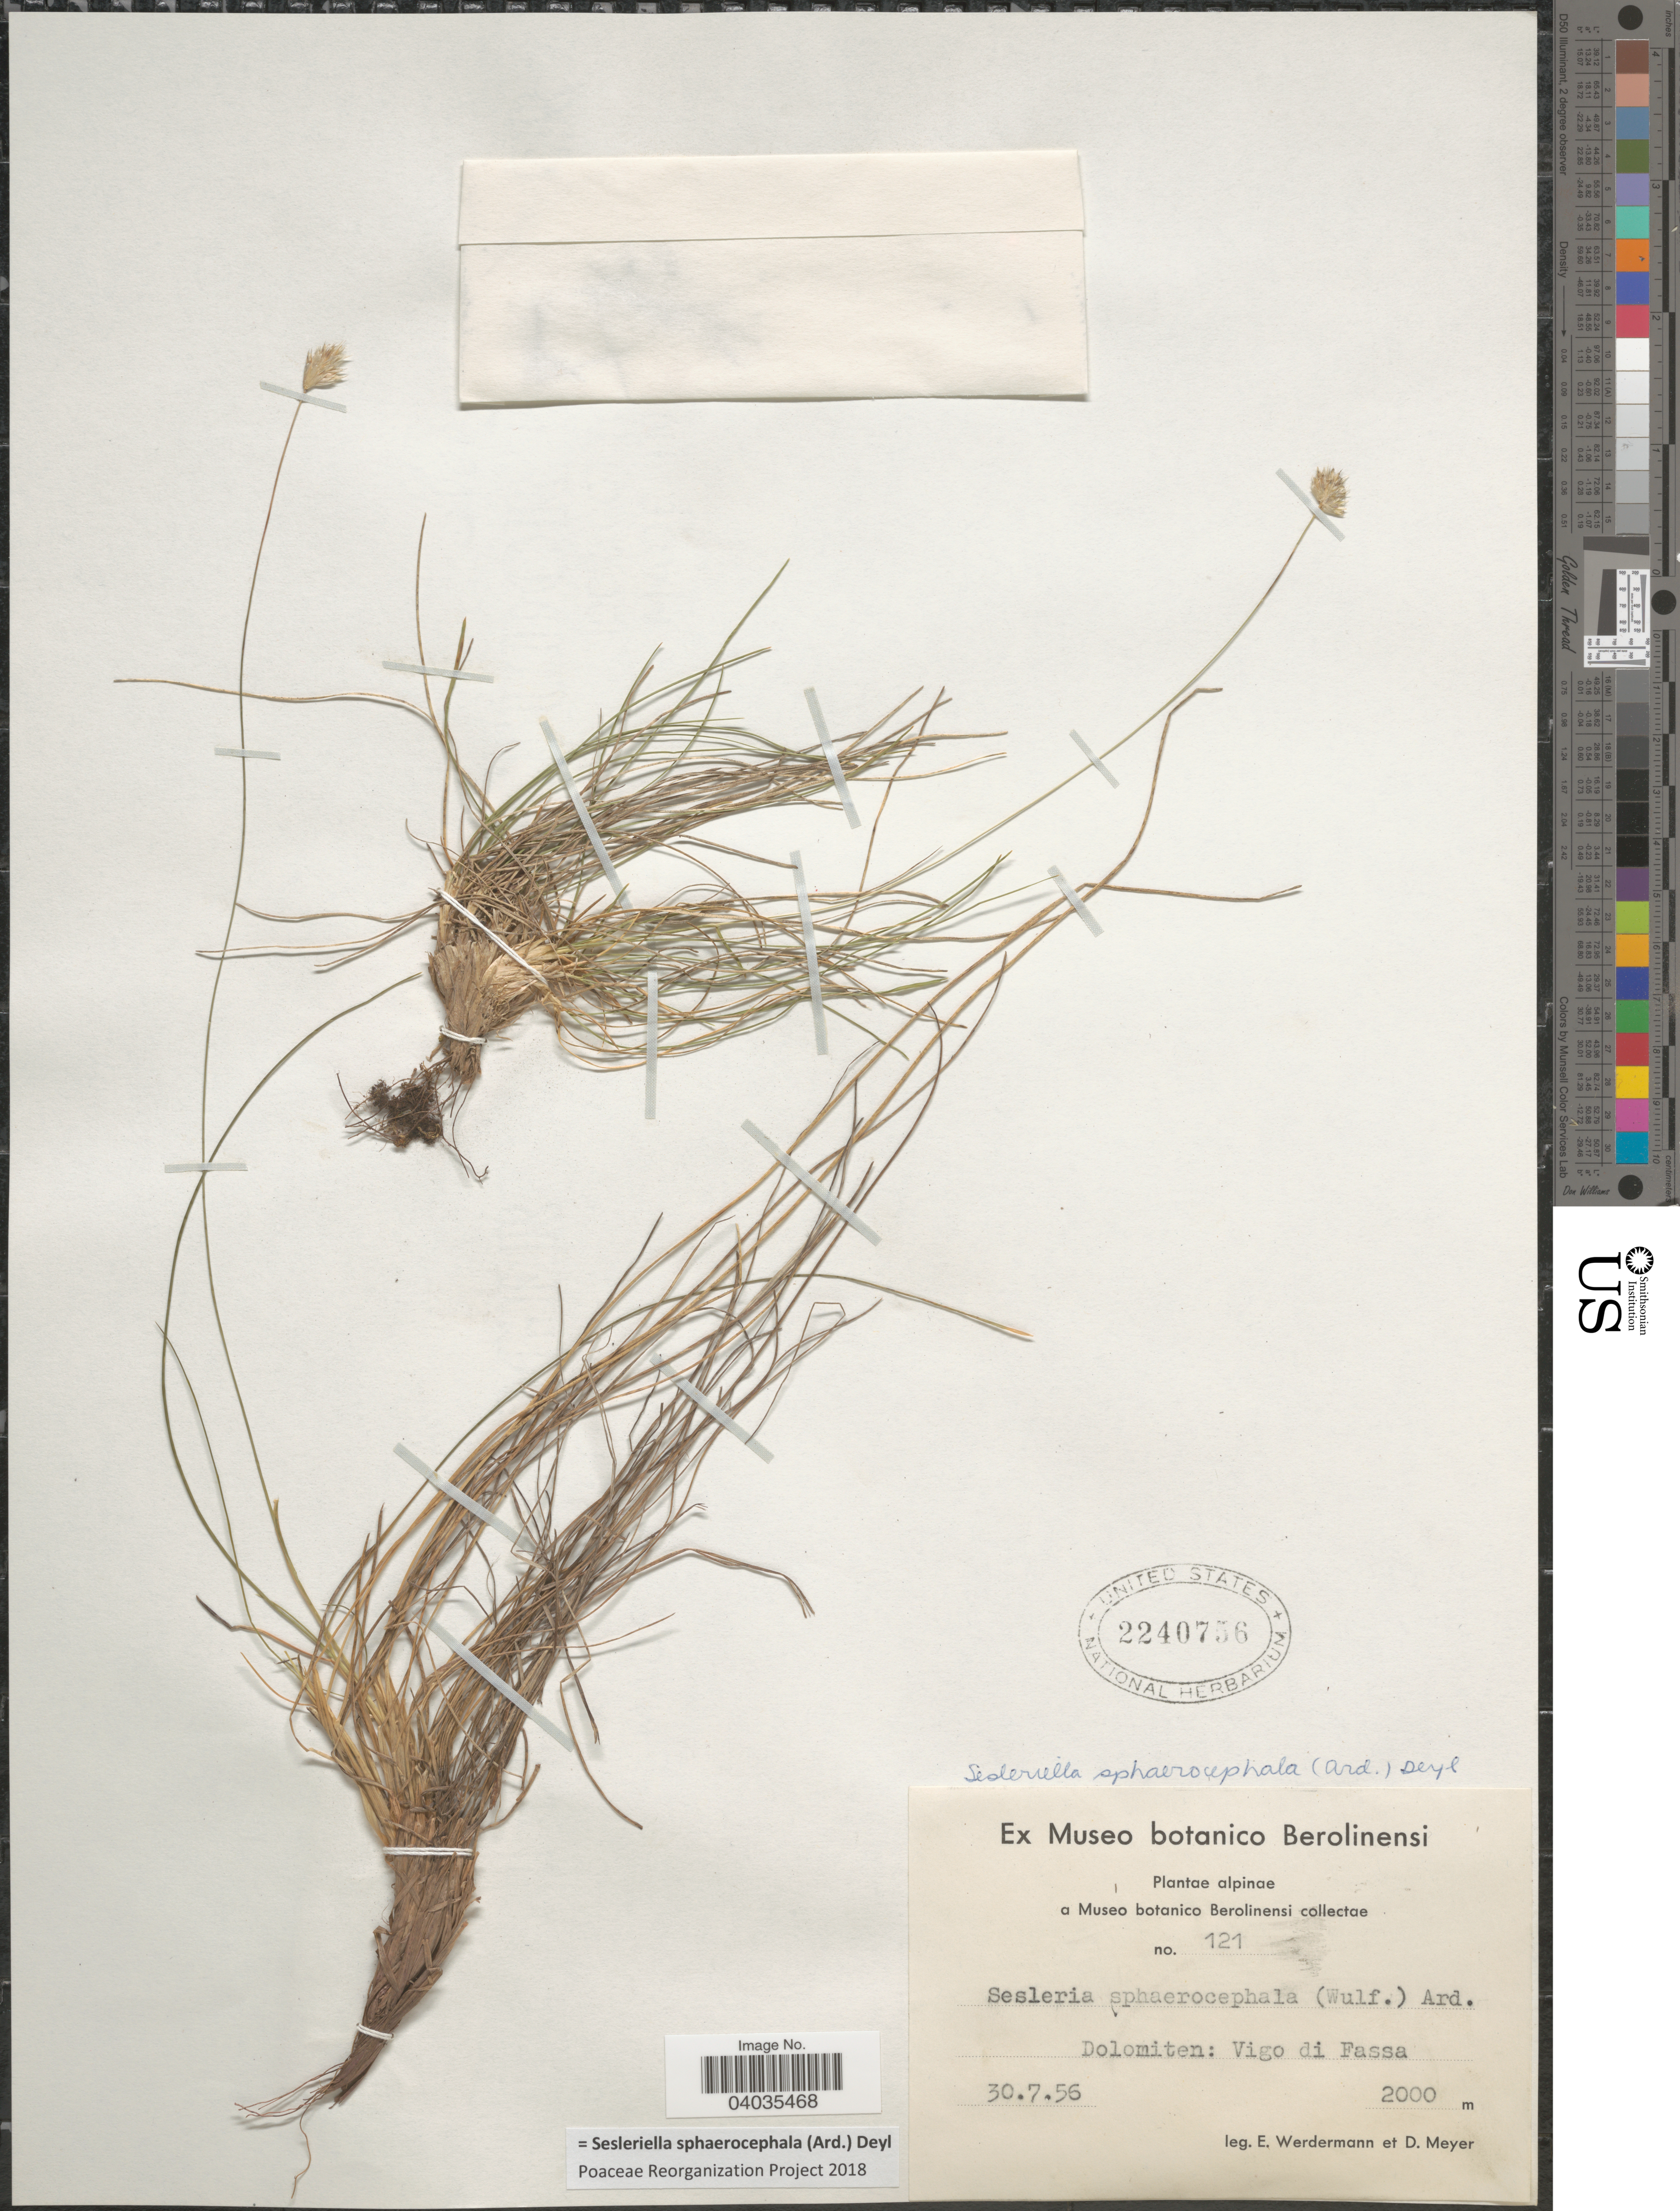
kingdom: Plantae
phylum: Tracheophyta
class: Liliopsida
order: Poales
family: Poaceae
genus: Sesleriella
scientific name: Sesleriella sphaerocephala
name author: (Ard.) Deyl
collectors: E. Werdermann & D. Meyer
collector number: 121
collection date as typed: Transcribed d/m/y: 30/7/56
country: Italy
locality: Alpinae. Dolomiten: Vigo di Fassa.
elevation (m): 2000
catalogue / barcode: US 2240756